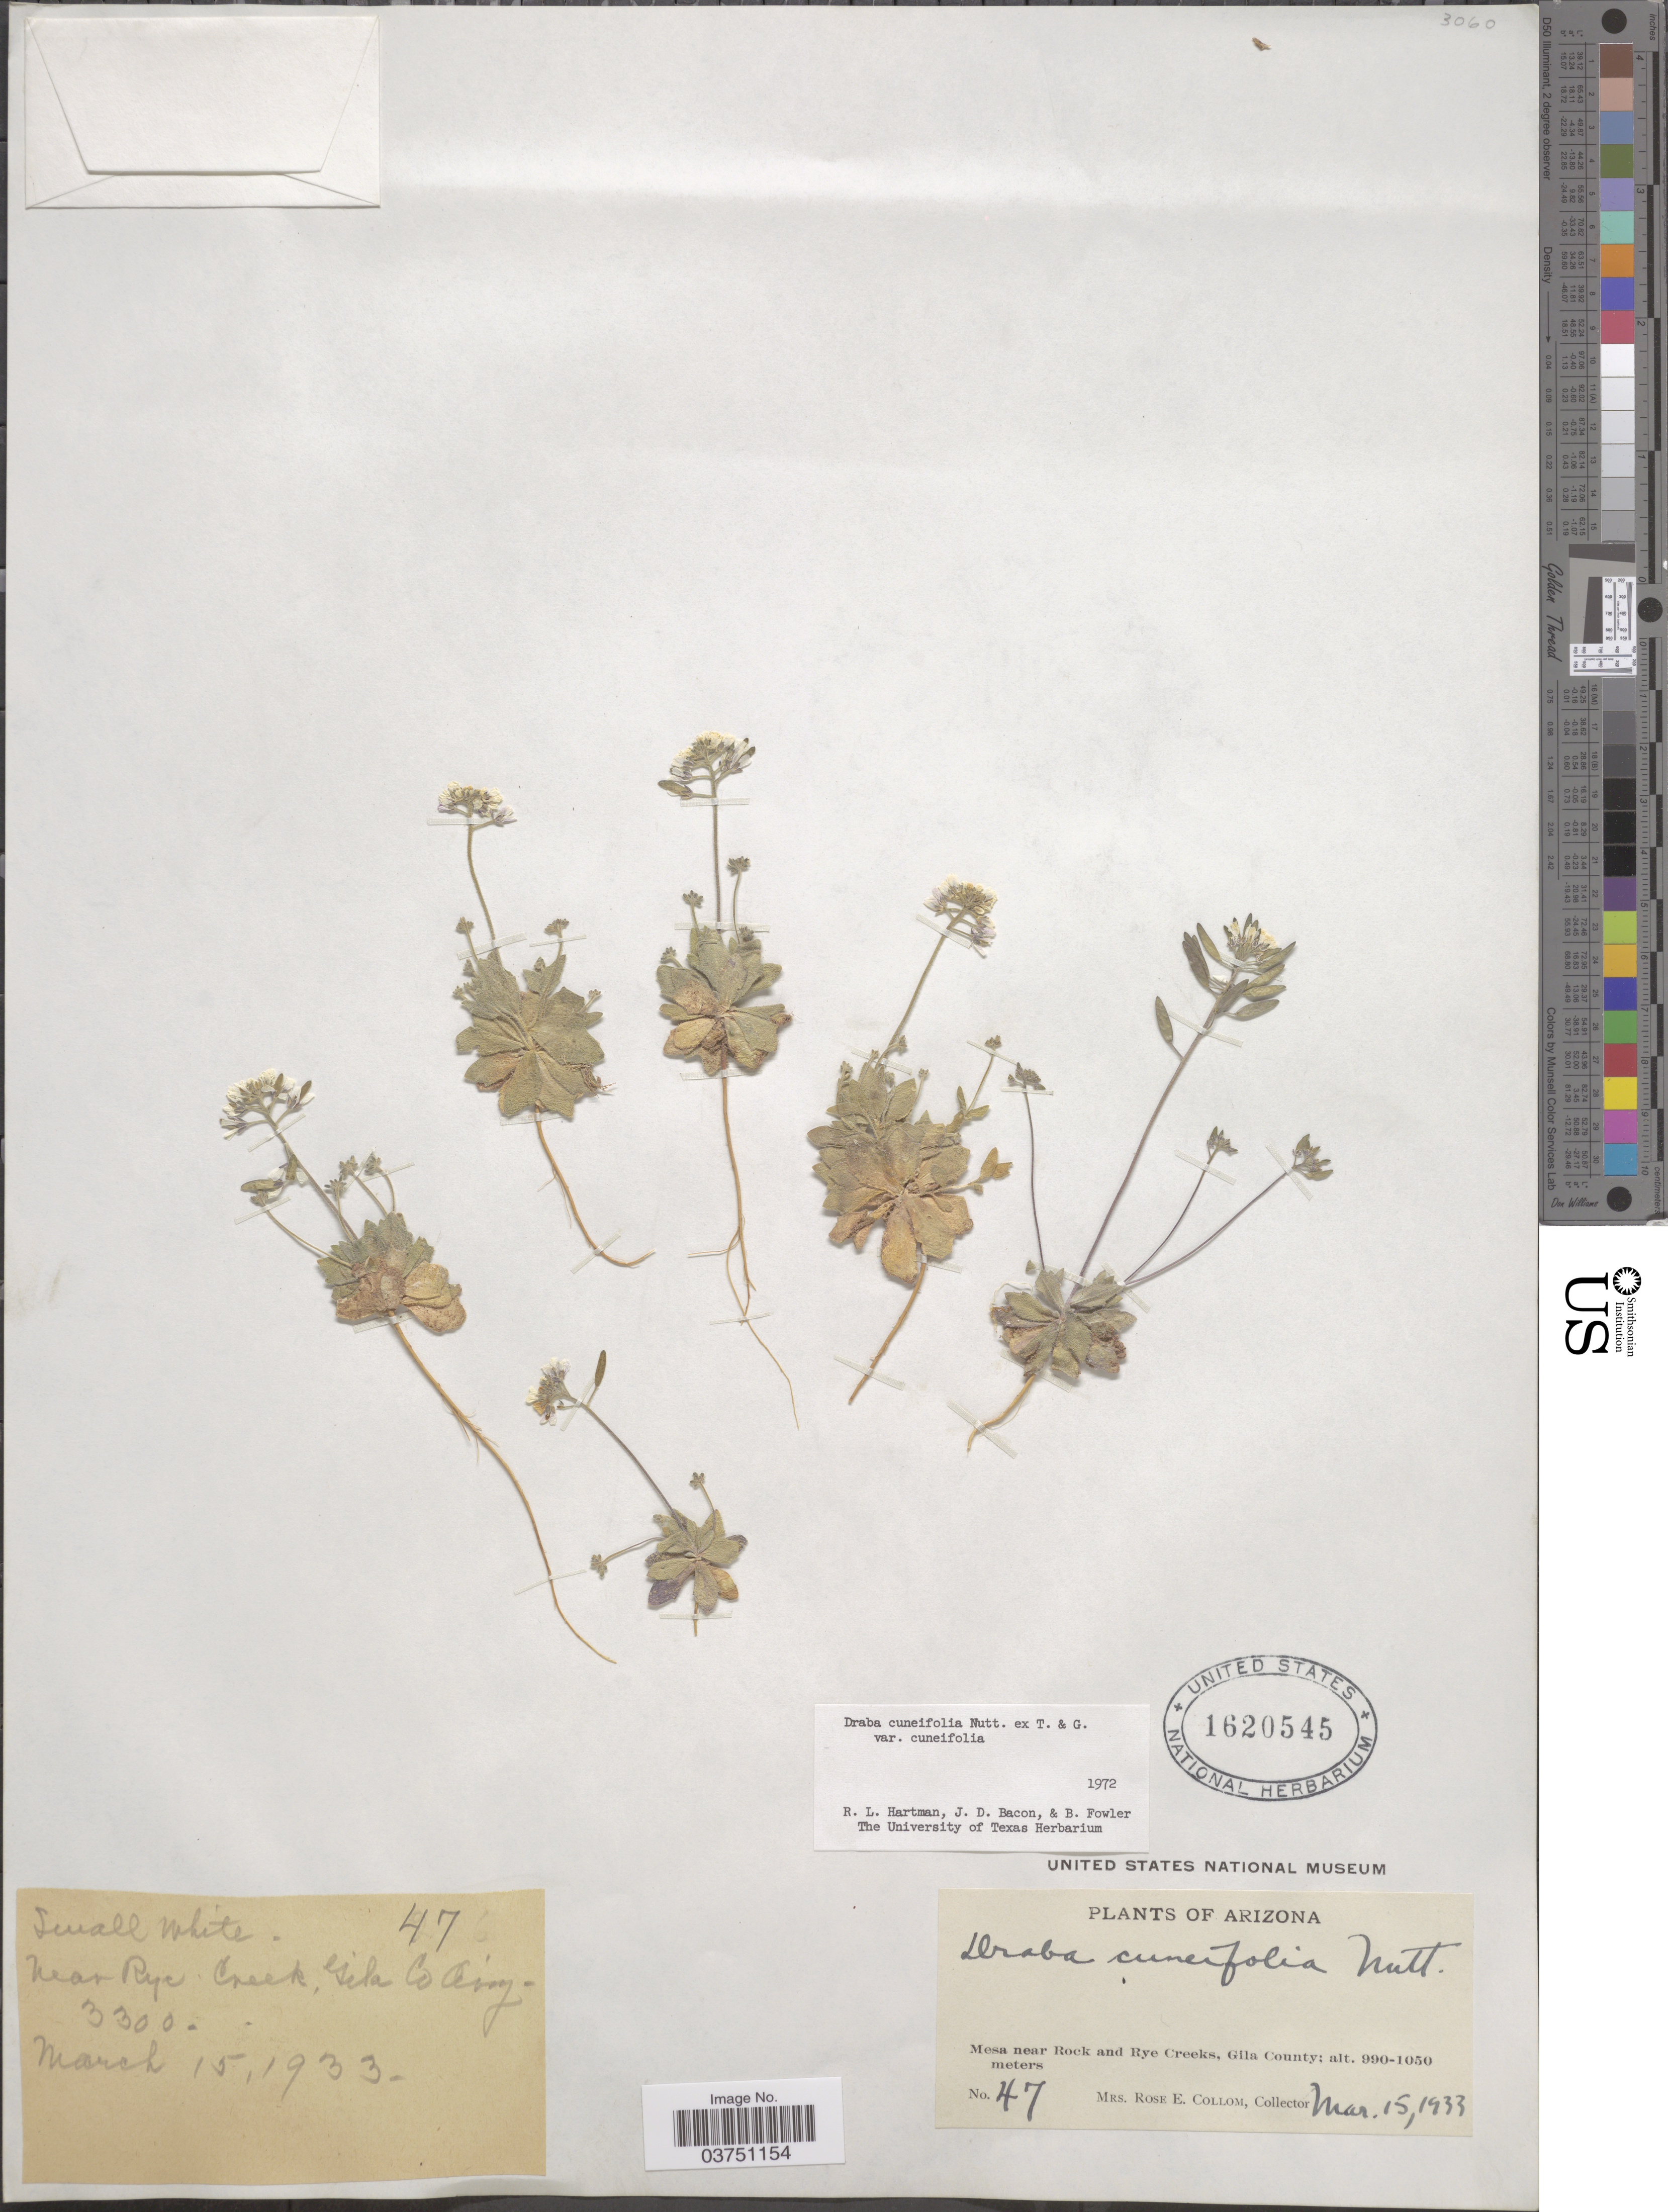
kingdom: Plantae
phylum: Tracheophyta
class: Magnoliopsida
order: Brassicales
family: Brassicaceae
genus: Draba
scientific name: Draba cuneifolia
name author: Nutt.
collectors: R. E. Collom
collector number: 47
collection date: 1933-03-15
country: United States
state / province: Arizona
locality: Mesa near Rock and Rye Creeks, Gila County.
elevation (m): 990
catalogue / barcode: US 1620545